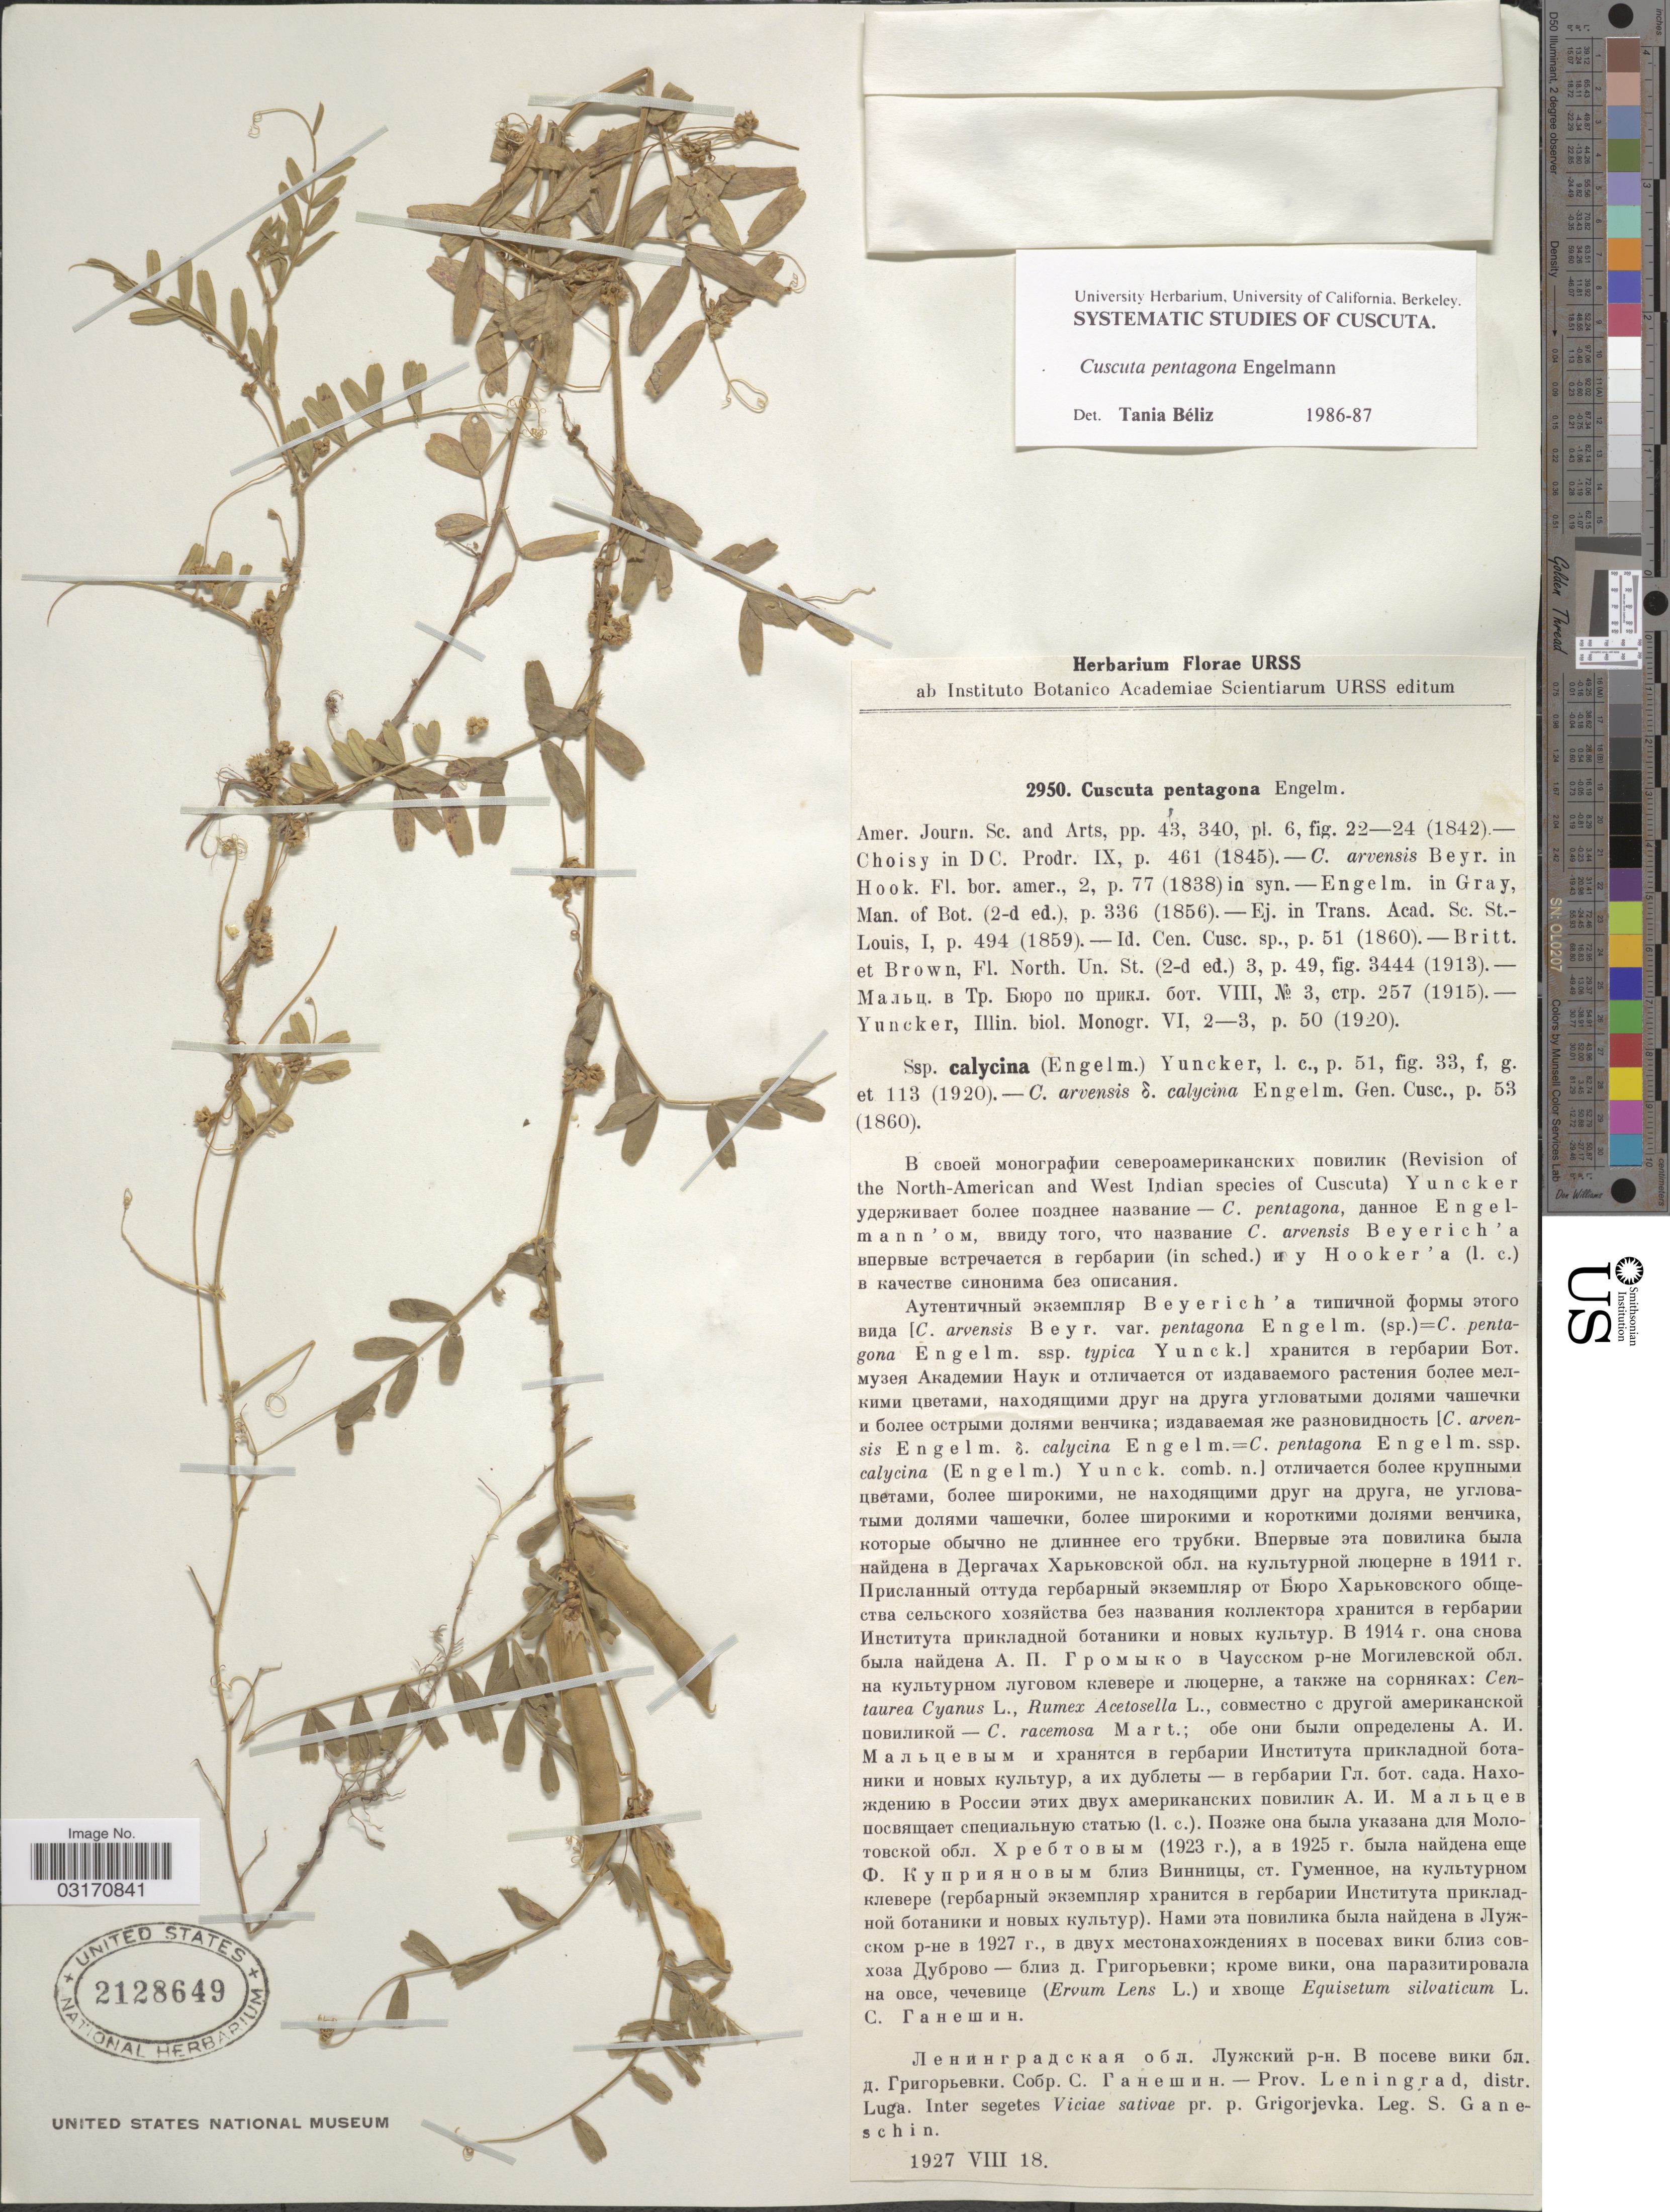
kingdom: Plantae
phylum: Tracheophyta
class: Magnoliopsida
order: Solanales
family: Convolvulaceae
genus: Cuscuta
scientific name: Cuscuta pentagona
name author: Engelm.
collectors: S. Ganeschin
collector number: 2950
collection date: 1927-08-18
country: Russian Federation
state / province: Leningrad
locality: Prov. Leningrad, distr. Luga, pr. p. Grigorjevka.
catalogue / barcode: US 2128649